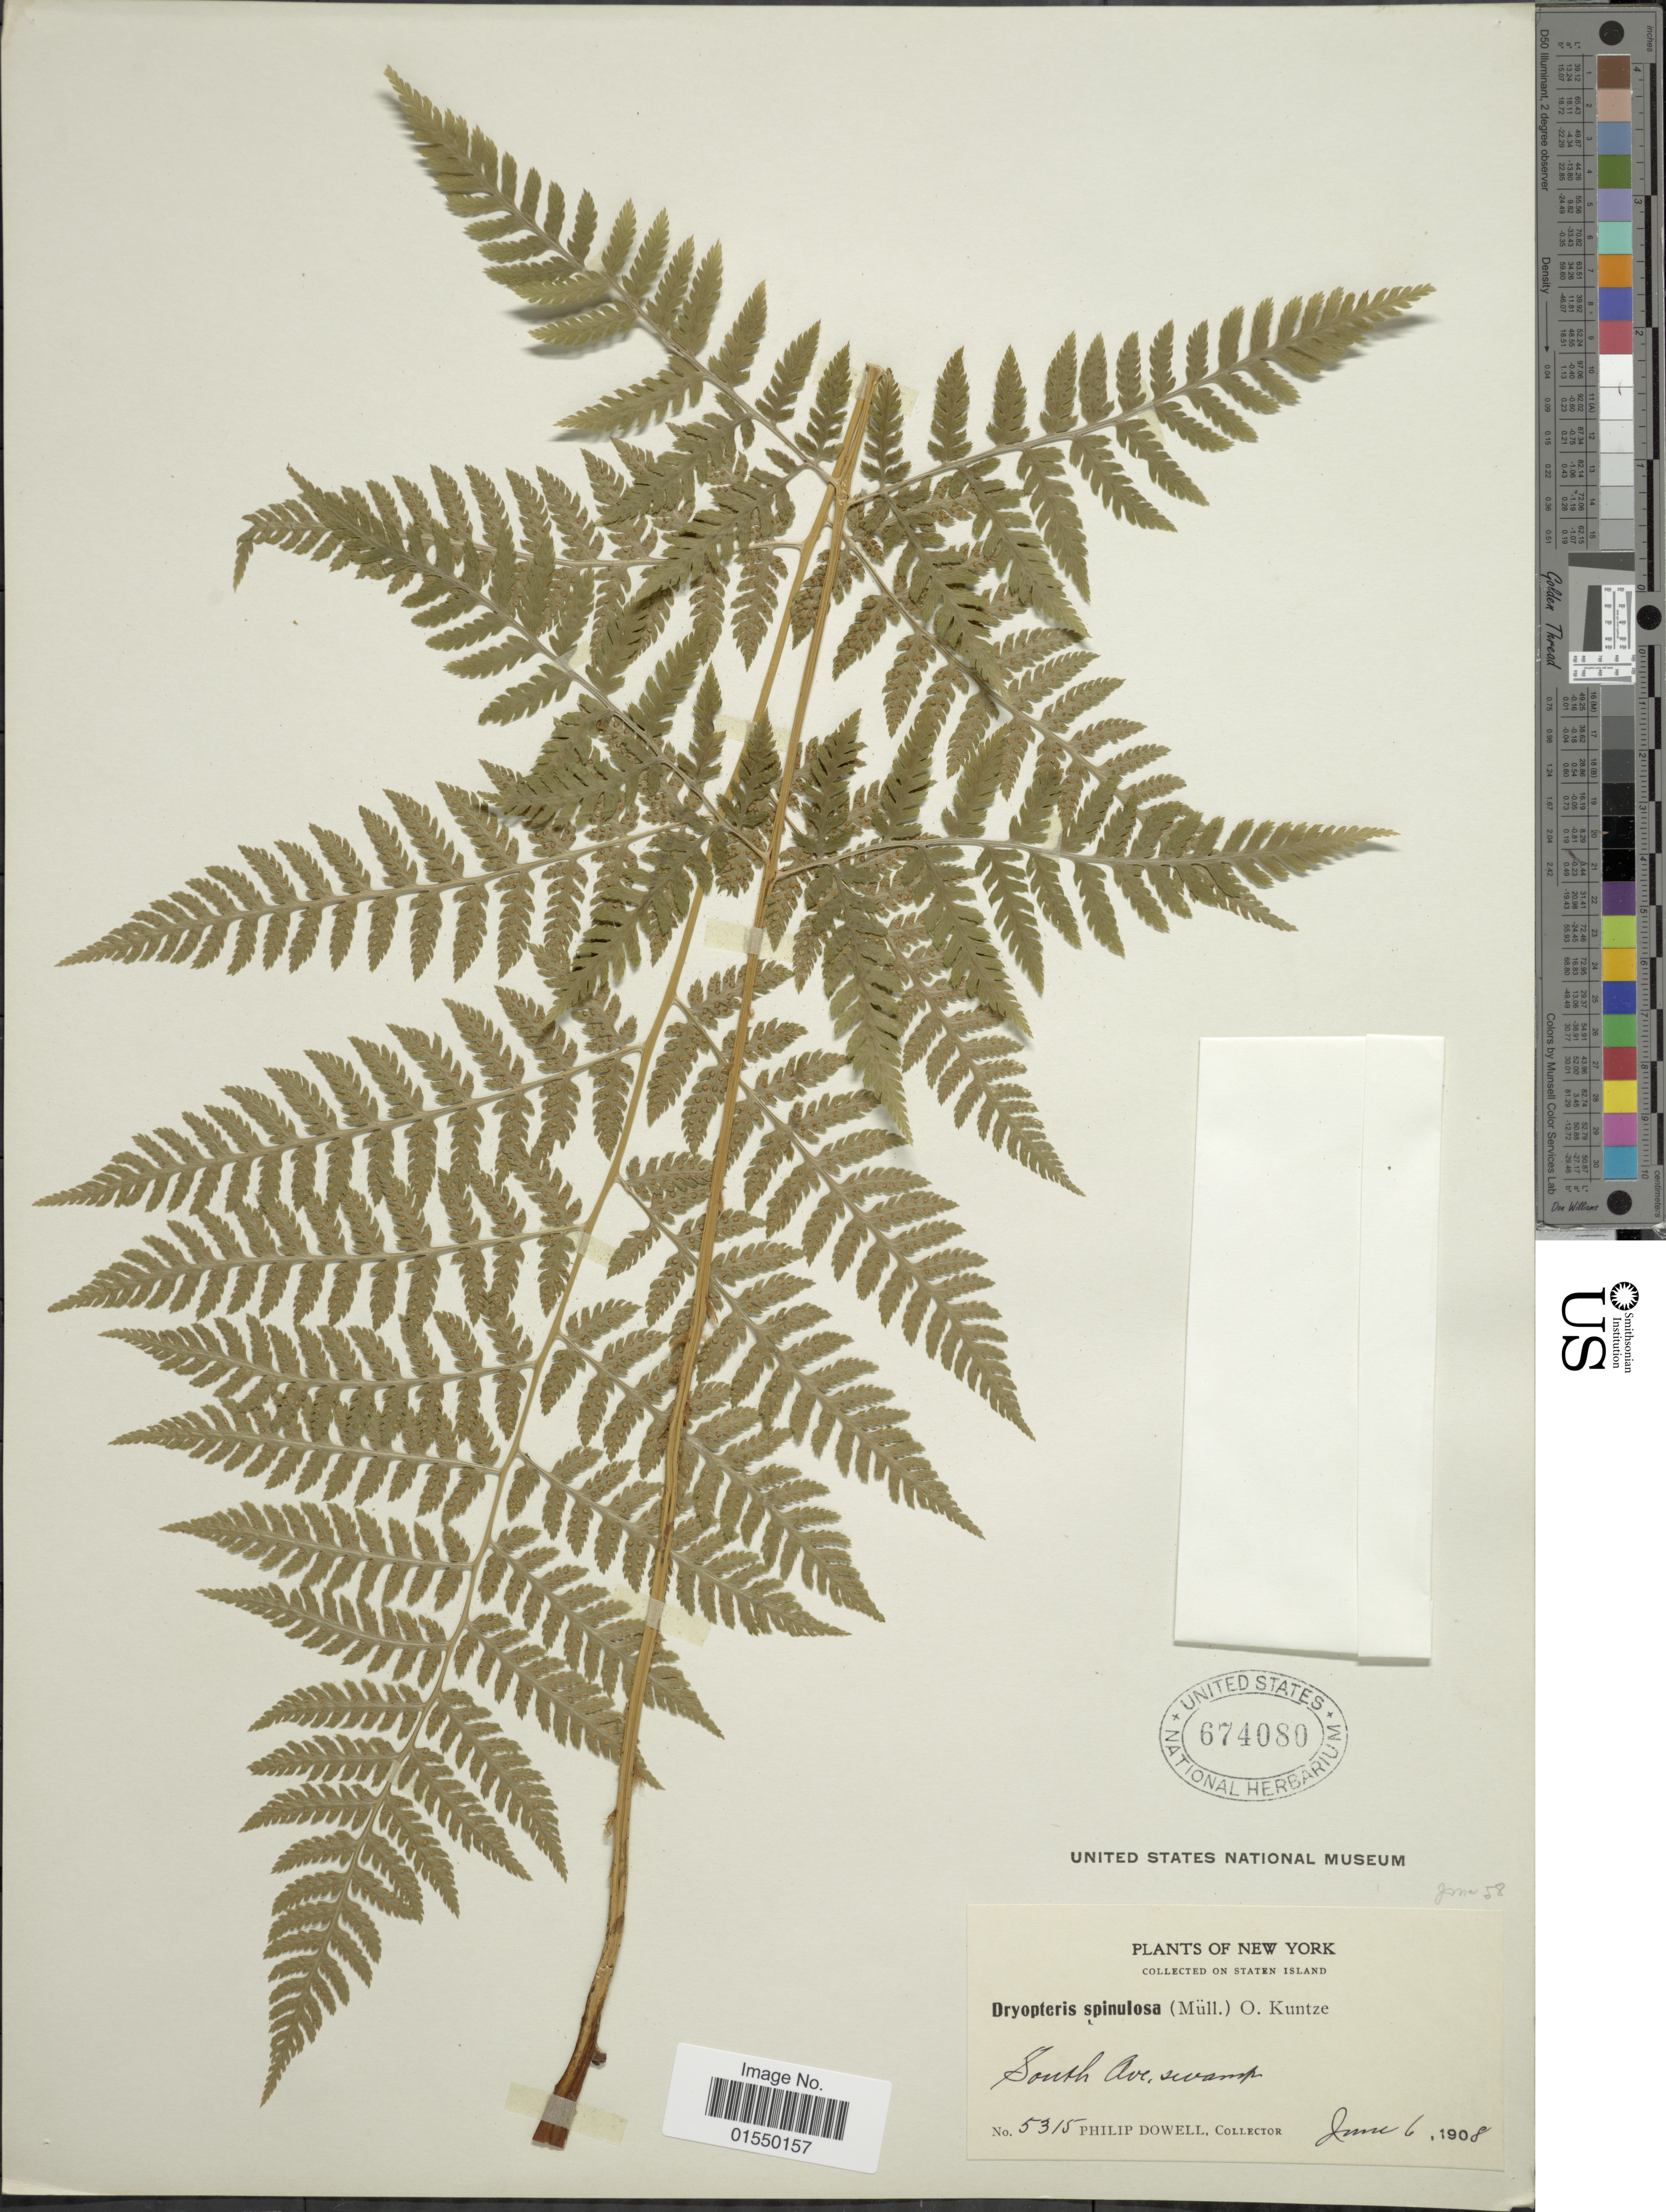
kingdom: Plantae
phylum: Tracheophyta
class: Polypodiopsida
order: Polypodiales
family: Dryopteridaceae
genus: Dryopteris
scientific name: Dryopteris carthusiana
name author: (Villars) H.P. Fuchs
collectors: P. Dowell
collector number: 5315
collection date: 1908-06-06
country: United States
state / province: New York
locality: Staten Island, South Ave swamp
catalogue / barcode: US 674080